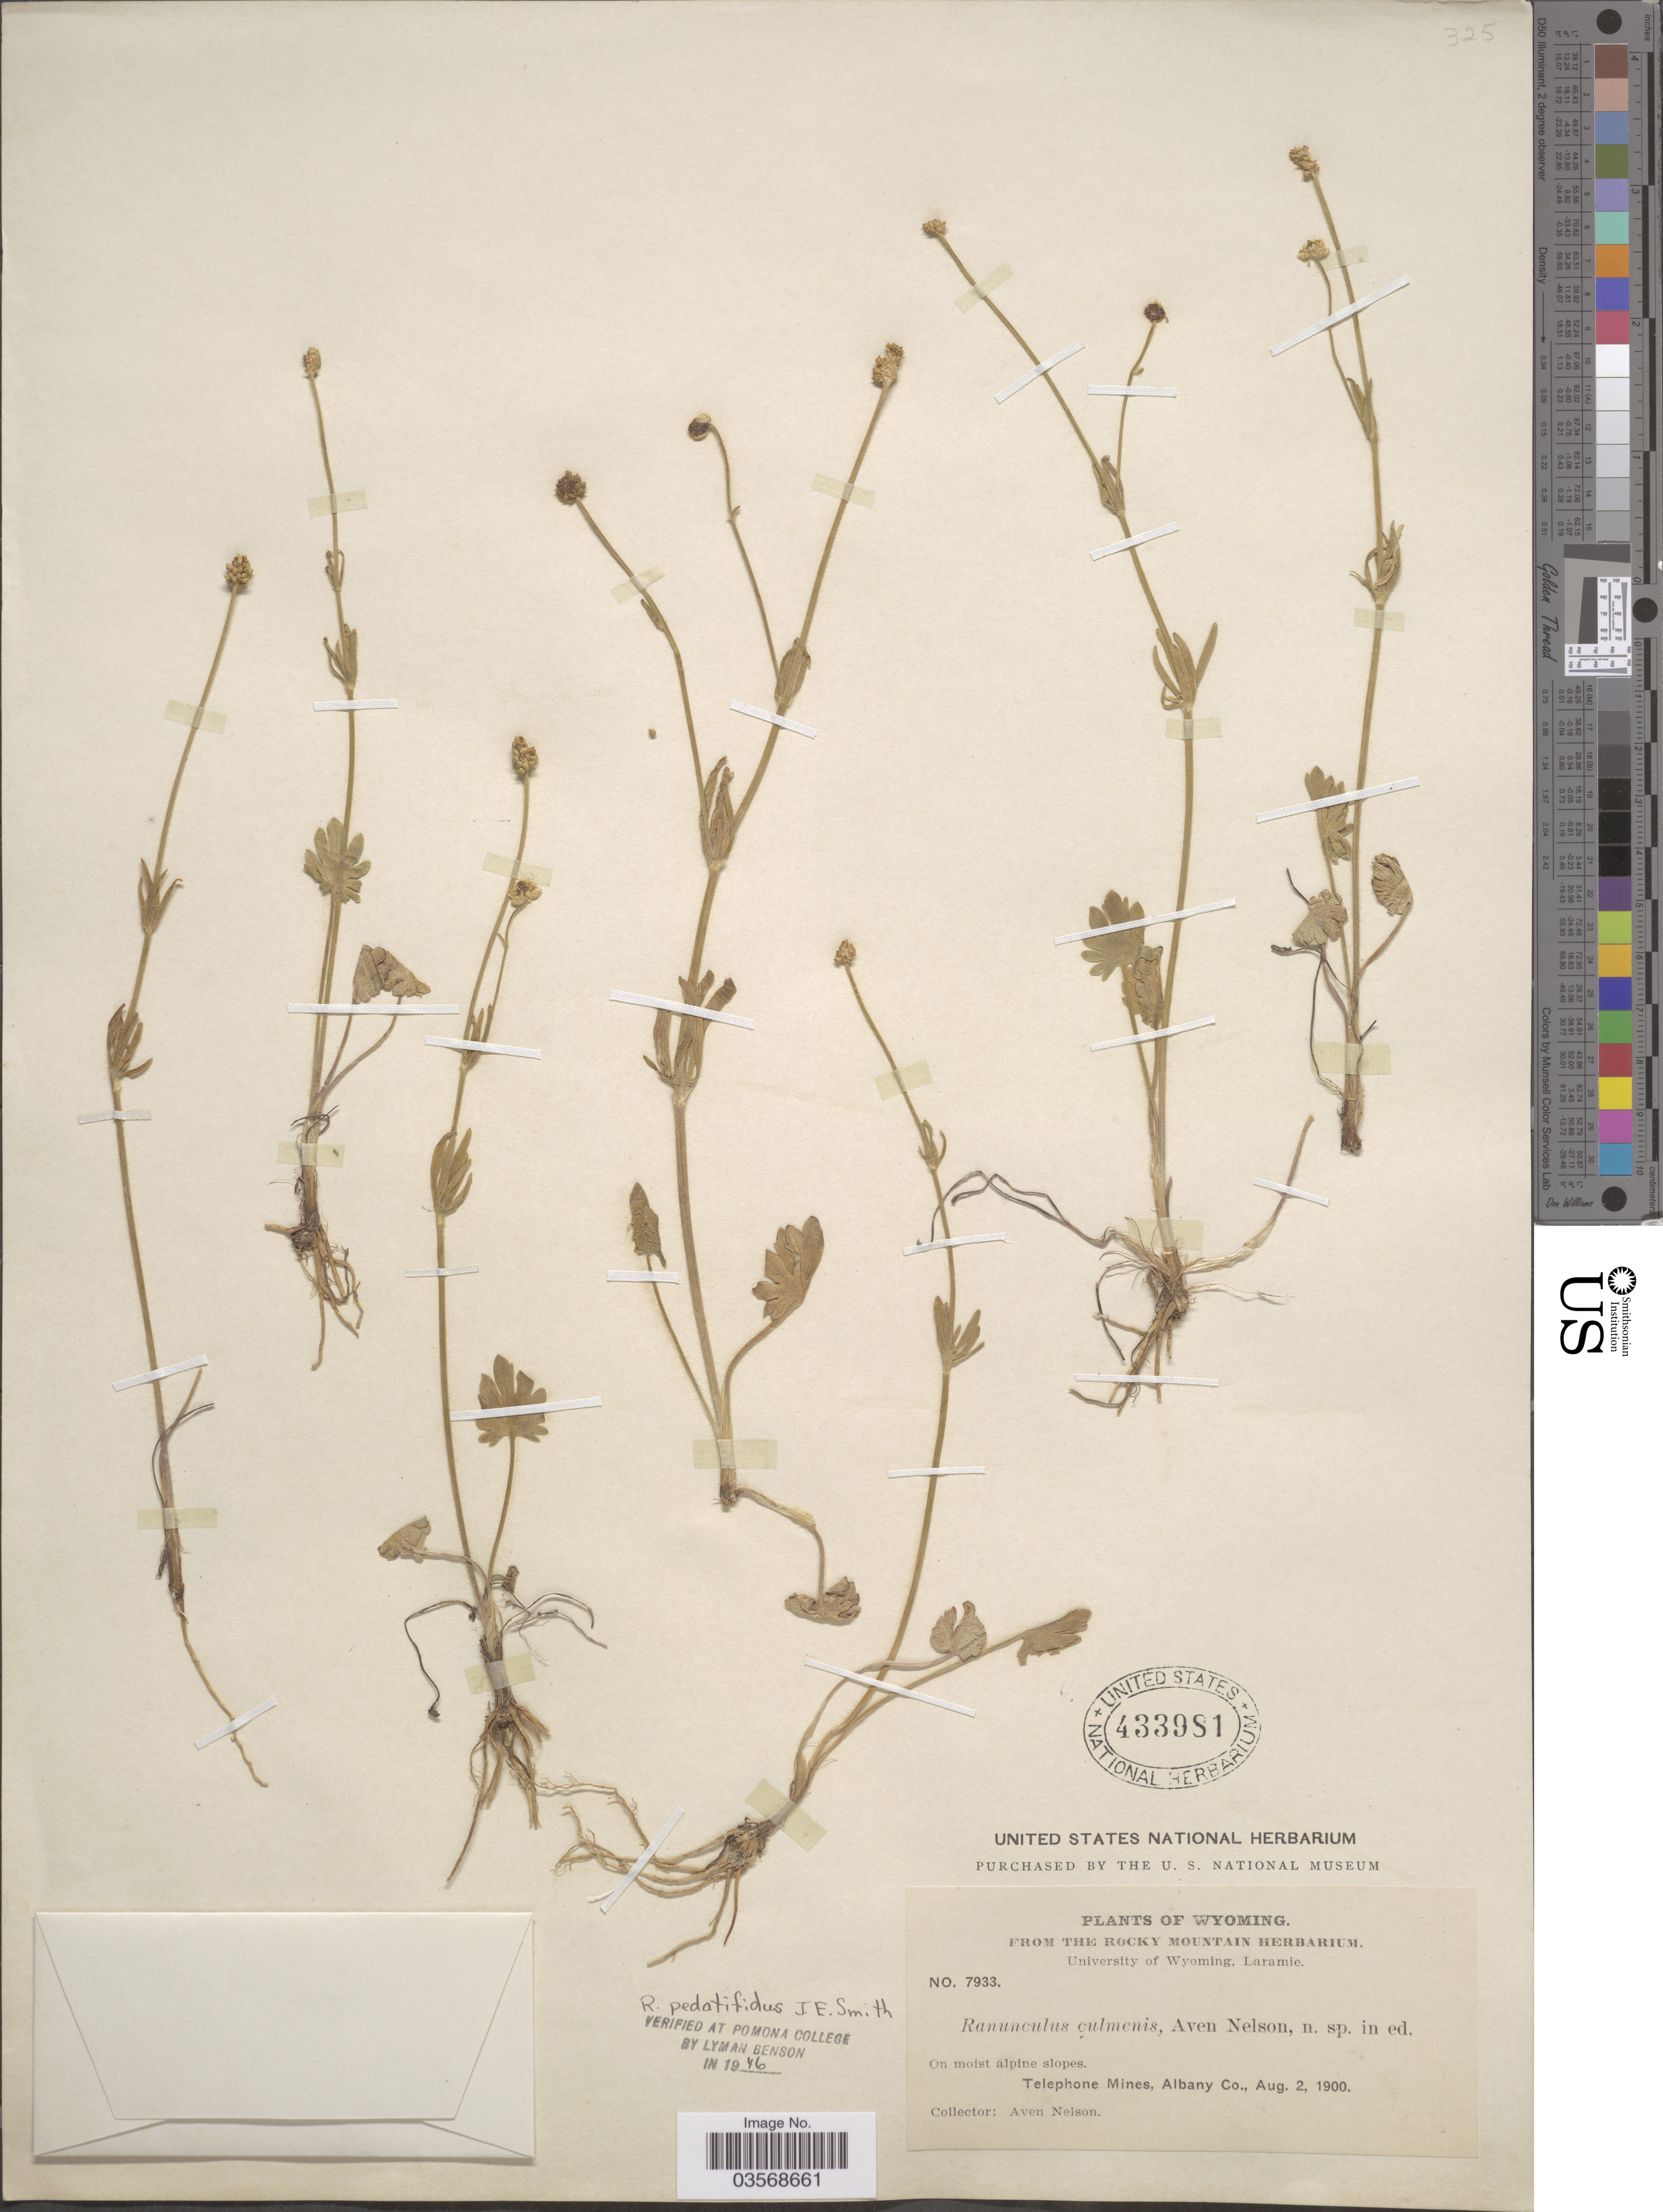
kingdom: Plantae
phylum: Tracheophyta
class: Magnoliopsida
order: Ranunculales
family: Ranunculaceae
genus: Ranunculus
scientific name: Ranunculus pedatifidus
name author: Sm.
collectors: A. Nelson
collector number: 7933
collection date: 1900-08-02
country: United States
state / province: Wyoming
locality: Telephone Mines, Albany Co.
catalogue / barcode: US 433981